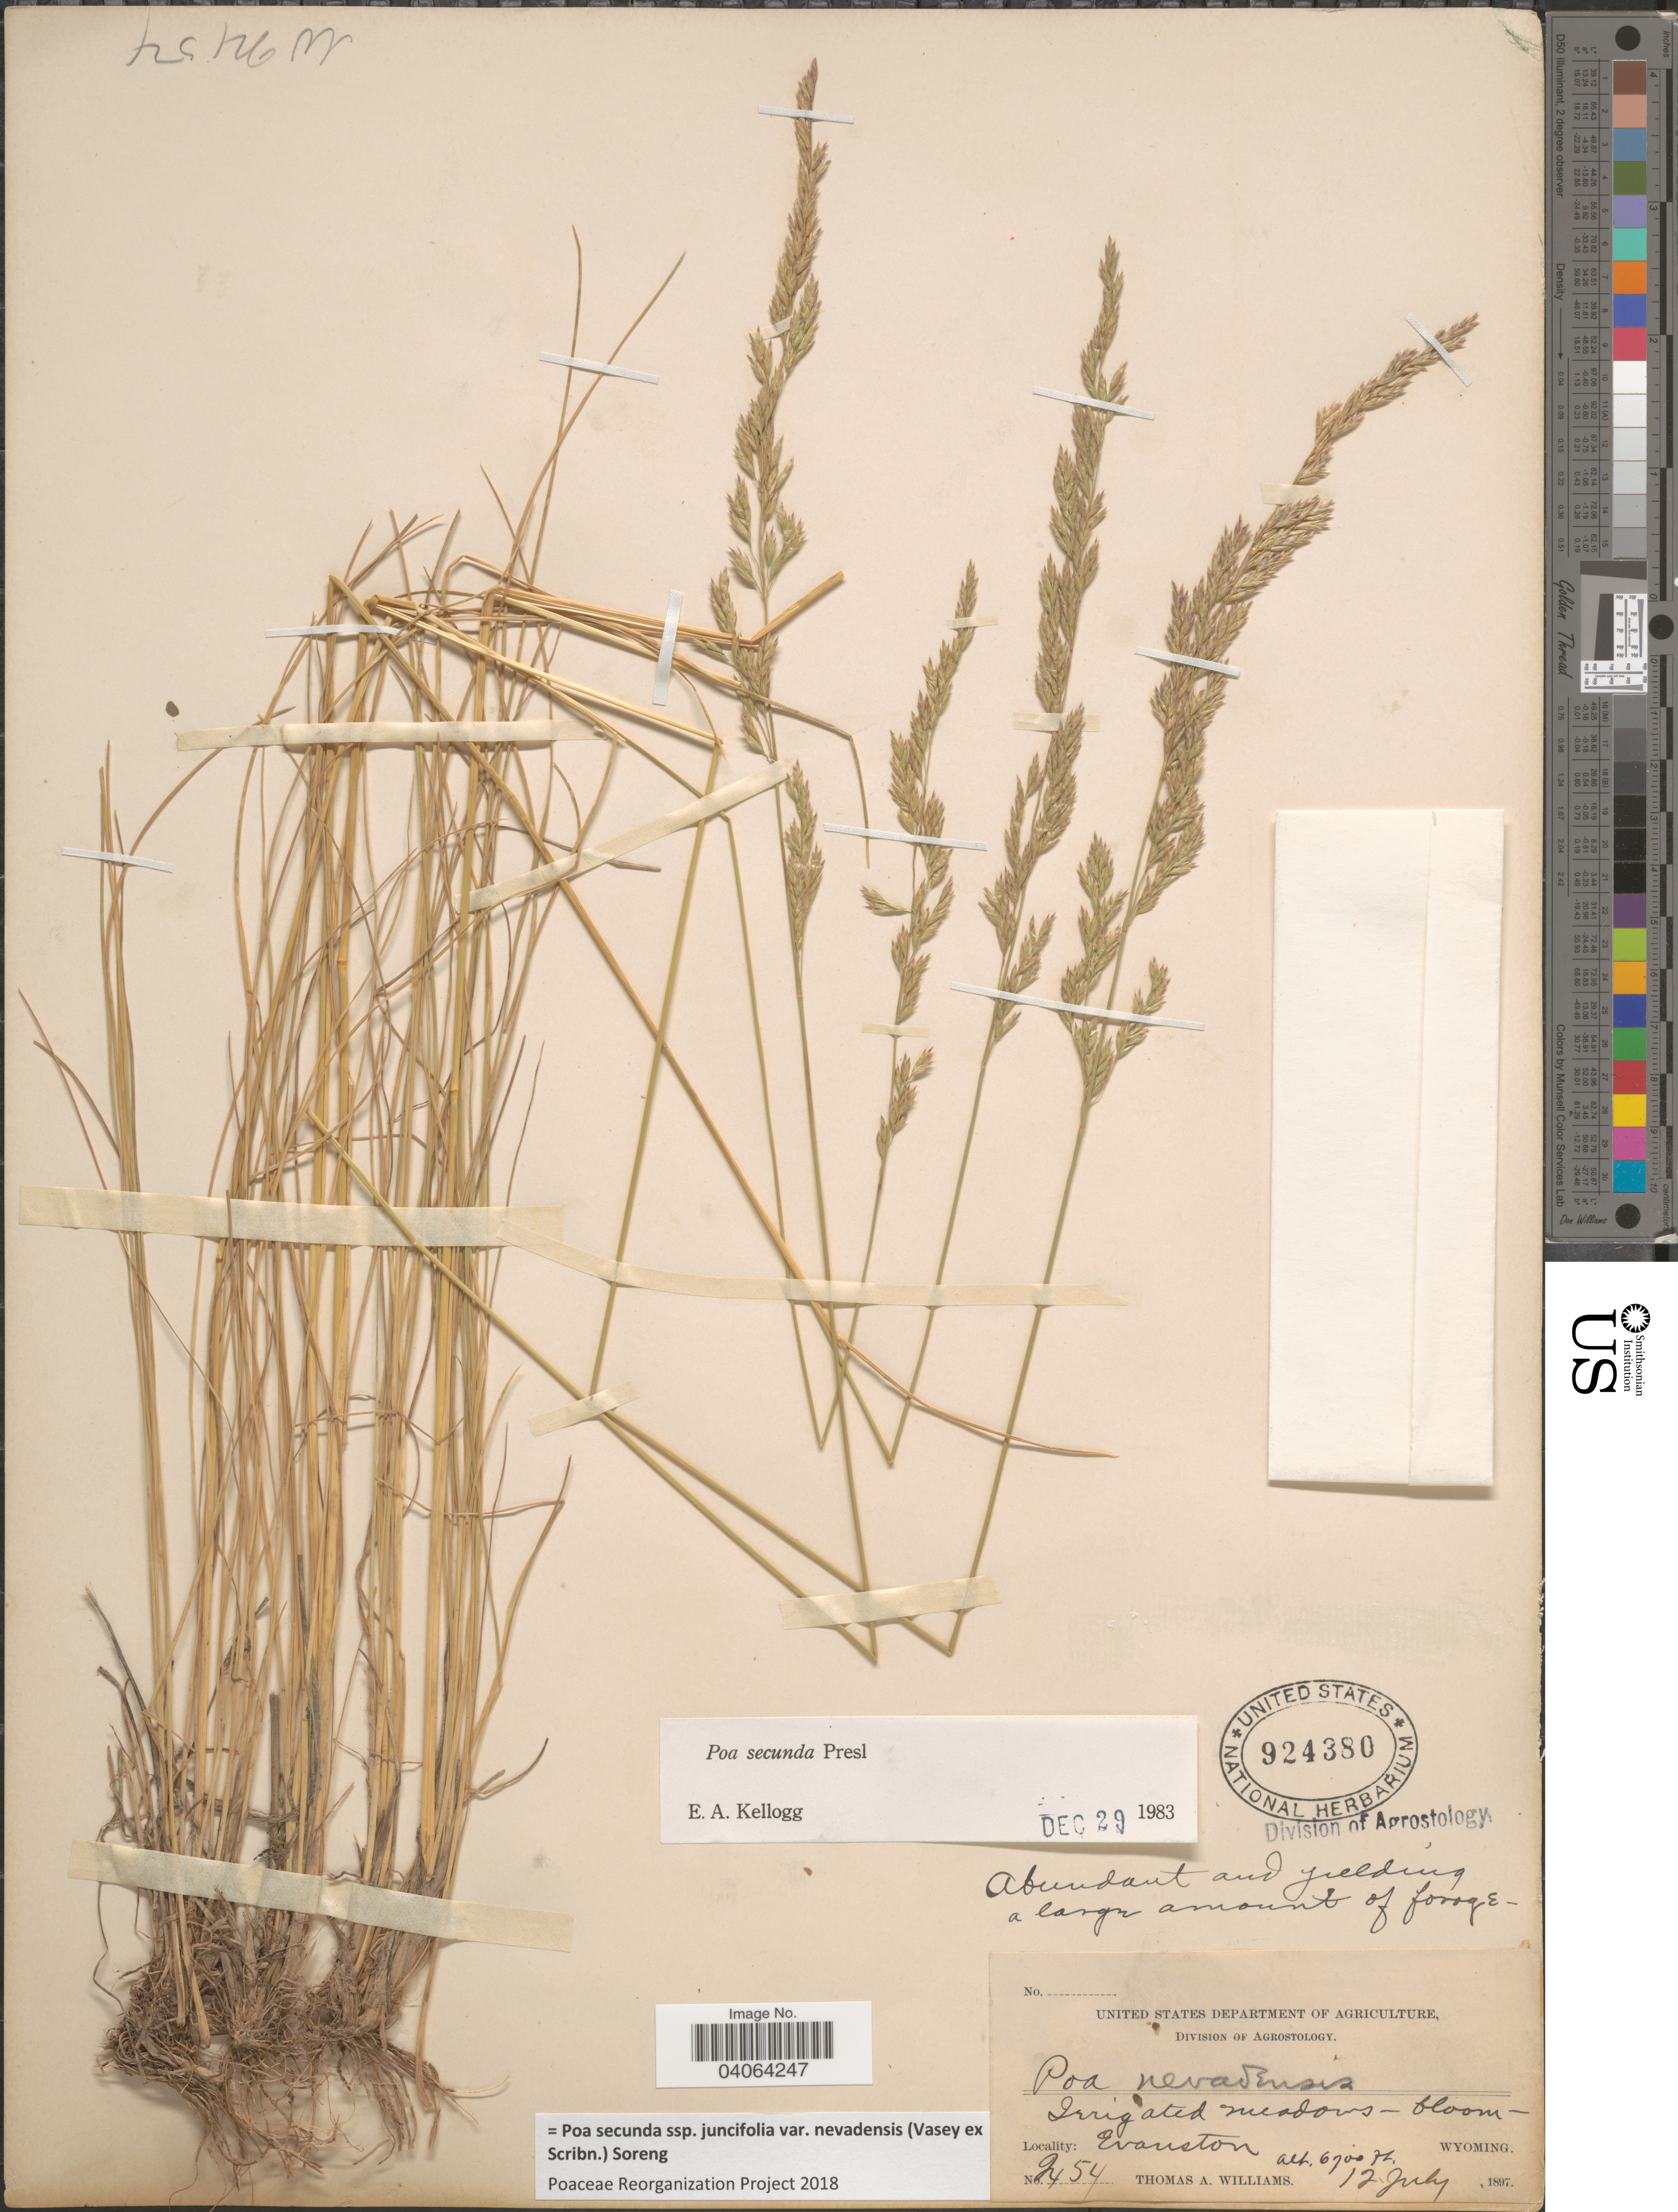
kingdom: Plantae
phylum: Tracheophyta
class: Liliopsida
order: Poales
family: Poaceae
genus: Poa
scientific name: Poa secunda subsp. juncifolia var. nevadensis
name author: (Vasey ex Scribn.) Soreng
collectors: T. A. Williams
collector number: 2454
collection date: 1897-07-12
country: United States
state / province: Wyoming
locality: Evanston.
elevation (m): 2042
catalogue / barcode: US 924380